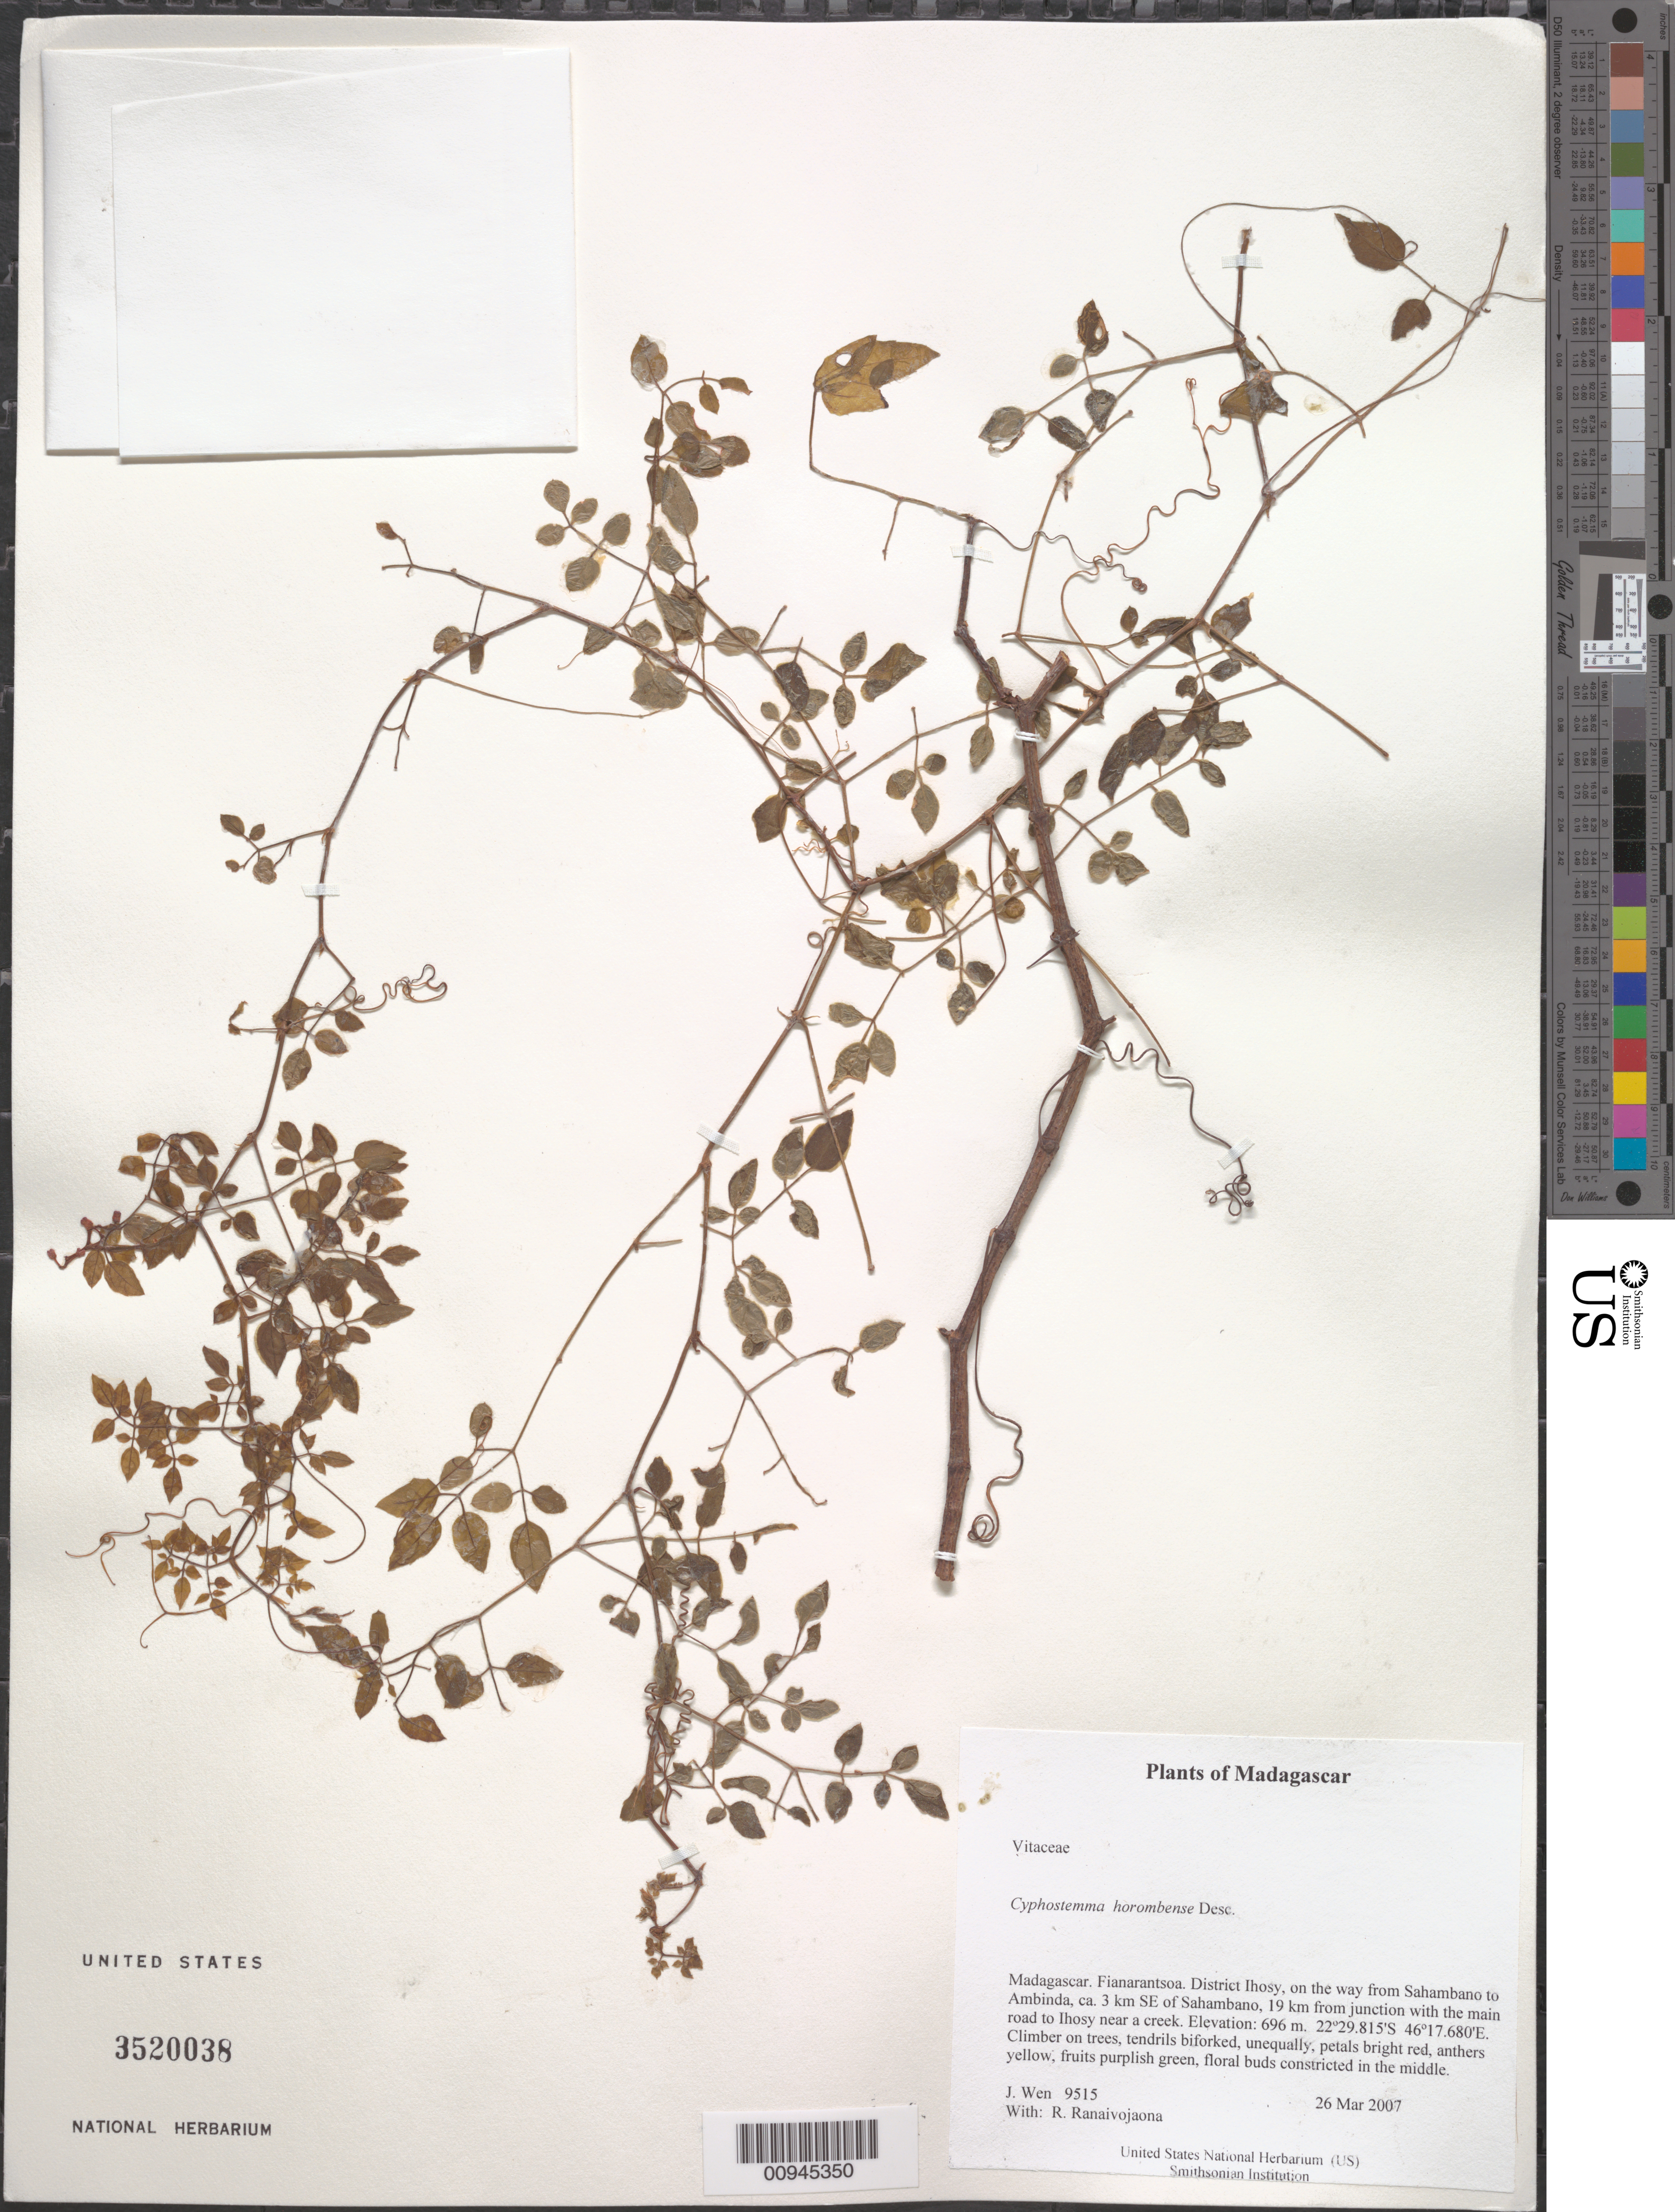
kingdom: Plantae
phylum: Tracheophyta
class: Magnoliopsida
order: Vitales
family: Vitaceae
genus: Cyphostemma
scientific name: Cyphostemma horombense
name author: Desc.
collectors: J. Wen & R. Ranaivojaona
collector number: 9515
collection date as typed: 26 Mar 2007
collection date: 2007-03-26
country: Madagascar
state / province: Ihorombe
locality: District Ihosy, on the way from Sahambano to Ambinda, ca. 3 km SE of Sahambano, 19 km from junction with the main road to Ihosy near a creek.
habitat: On trees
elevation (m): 696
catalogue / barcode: US 3520038